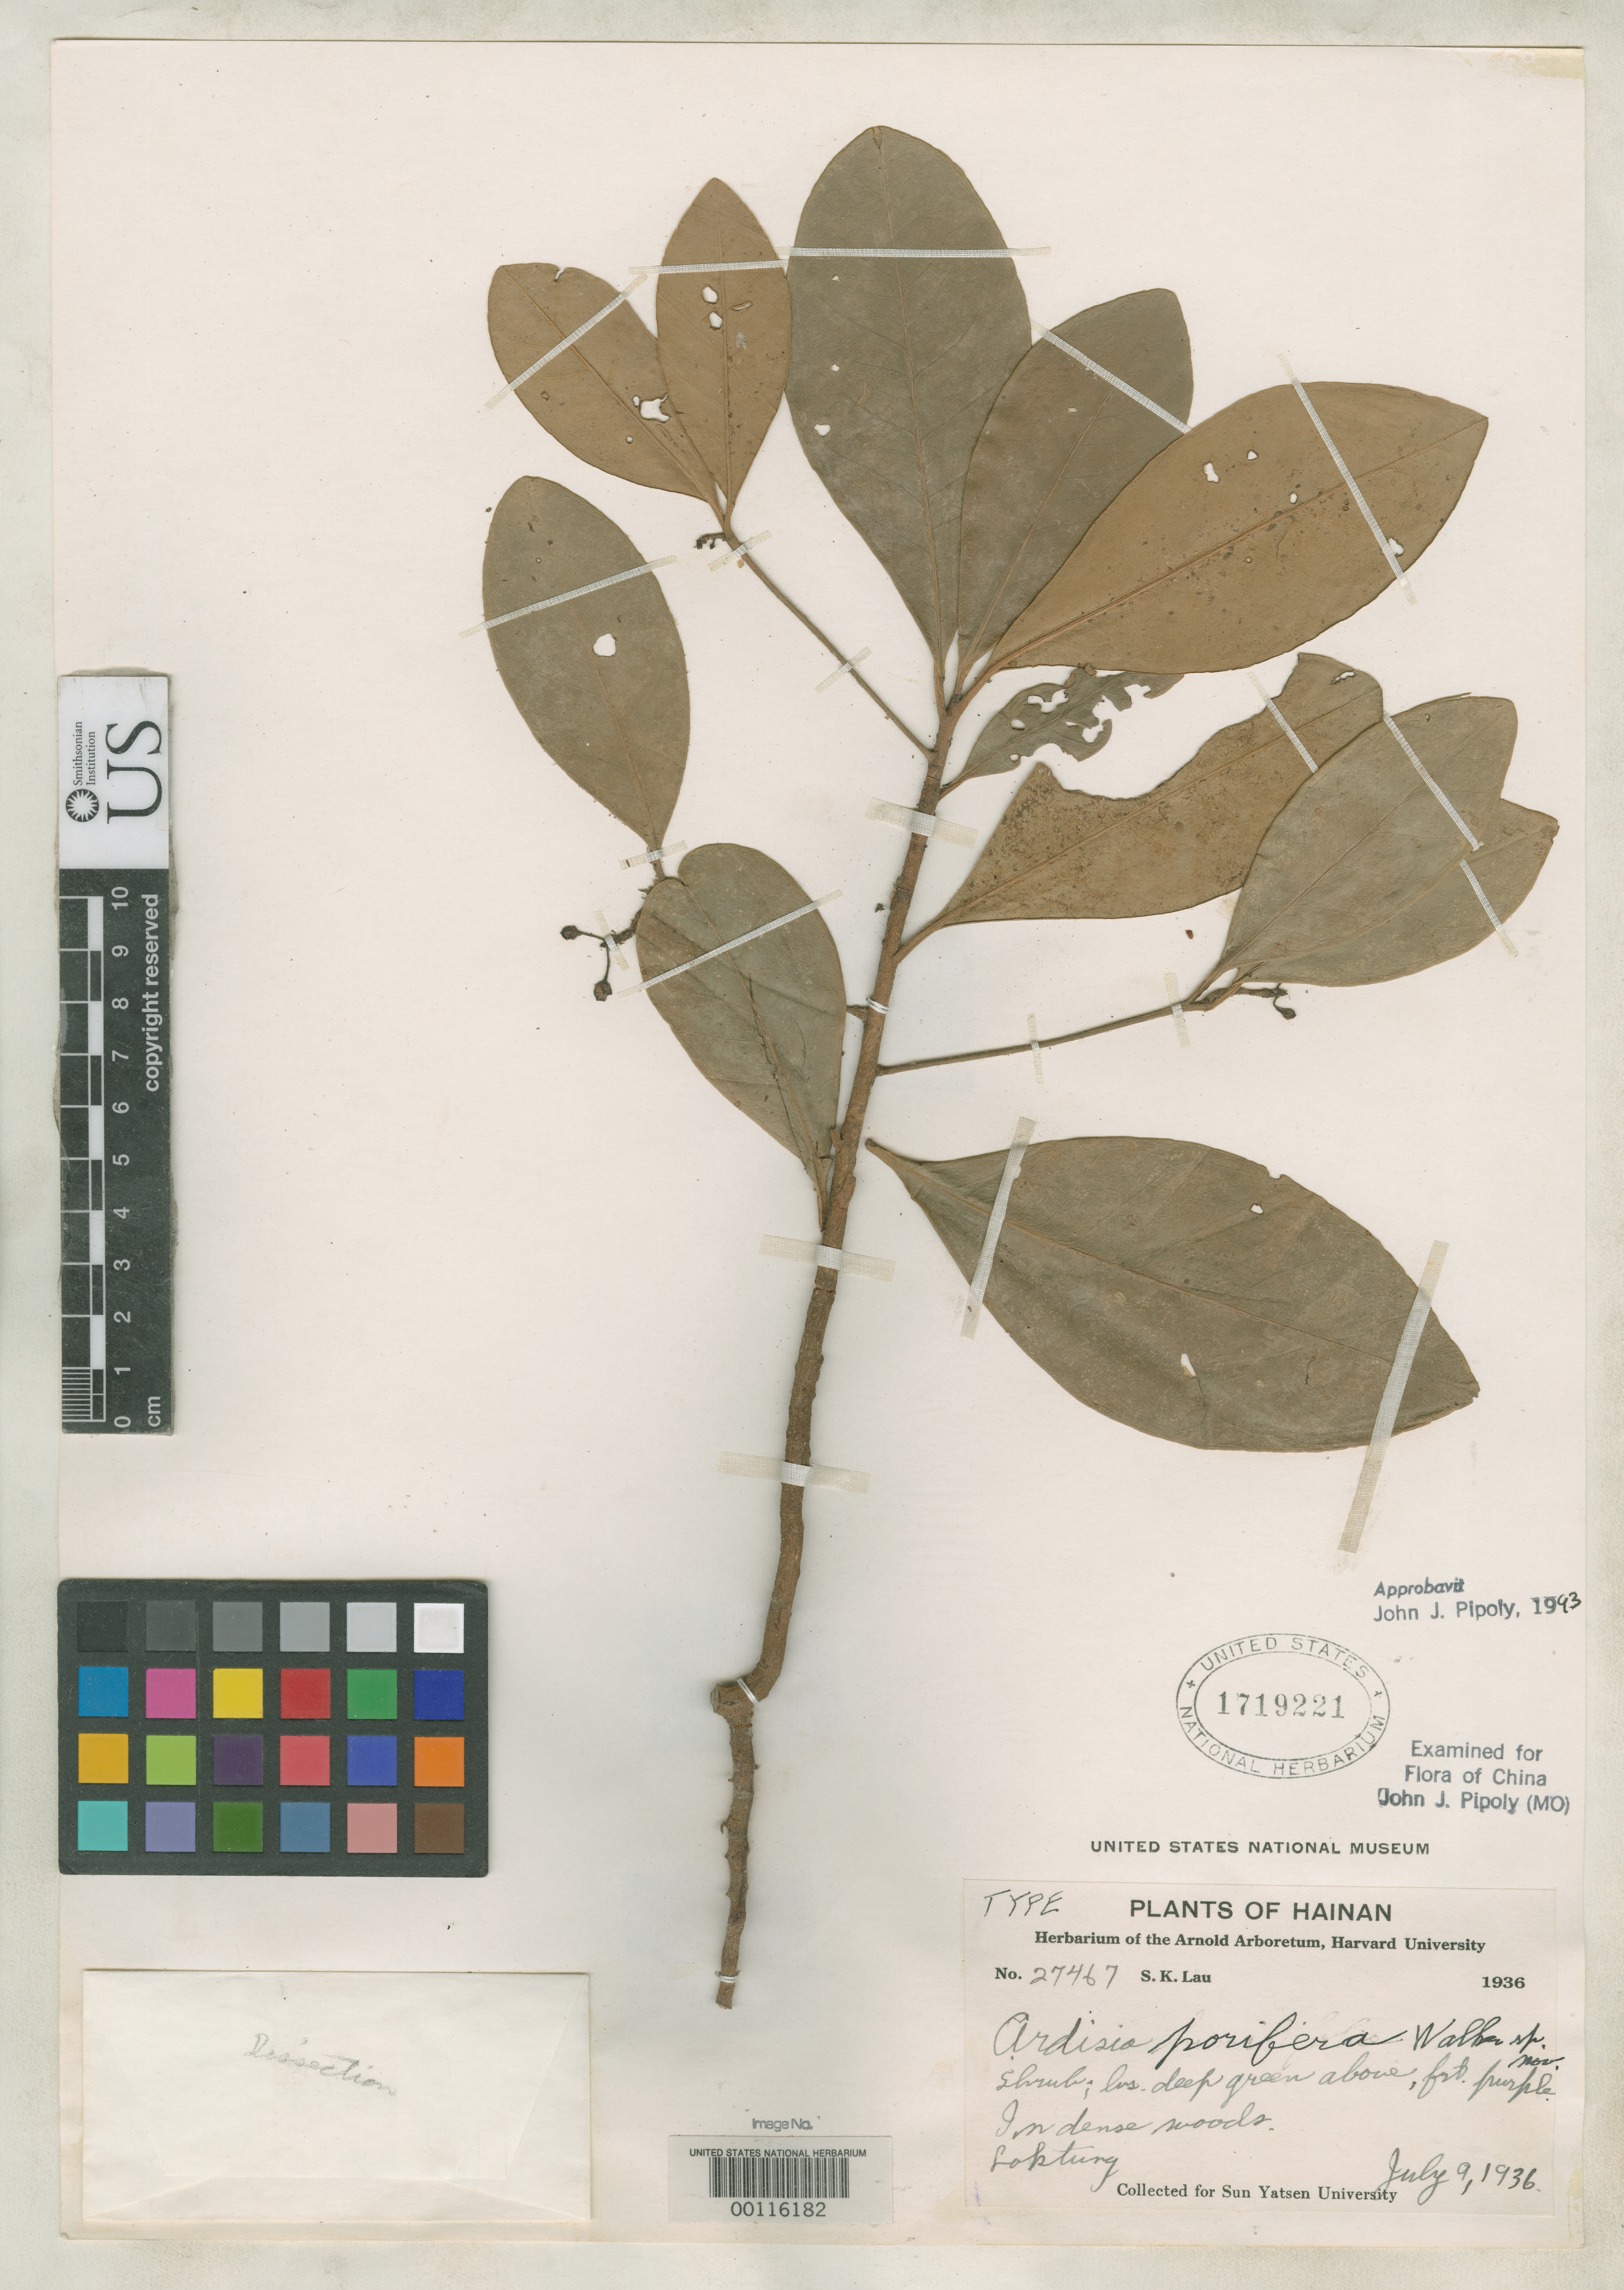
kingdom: Plantae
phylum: Tracheophyta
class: Magnoliopsida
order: Ericales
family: Primulaceae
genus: Ardisia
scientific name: Ardisia porifera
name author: E. Walker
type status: Holotype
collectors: S. K. Lau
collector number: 27467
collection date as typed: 09 Jul 1936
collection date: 1936-07-09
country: China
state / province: Hainan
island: Hainan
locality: Loktung.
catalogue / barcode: US 1719221